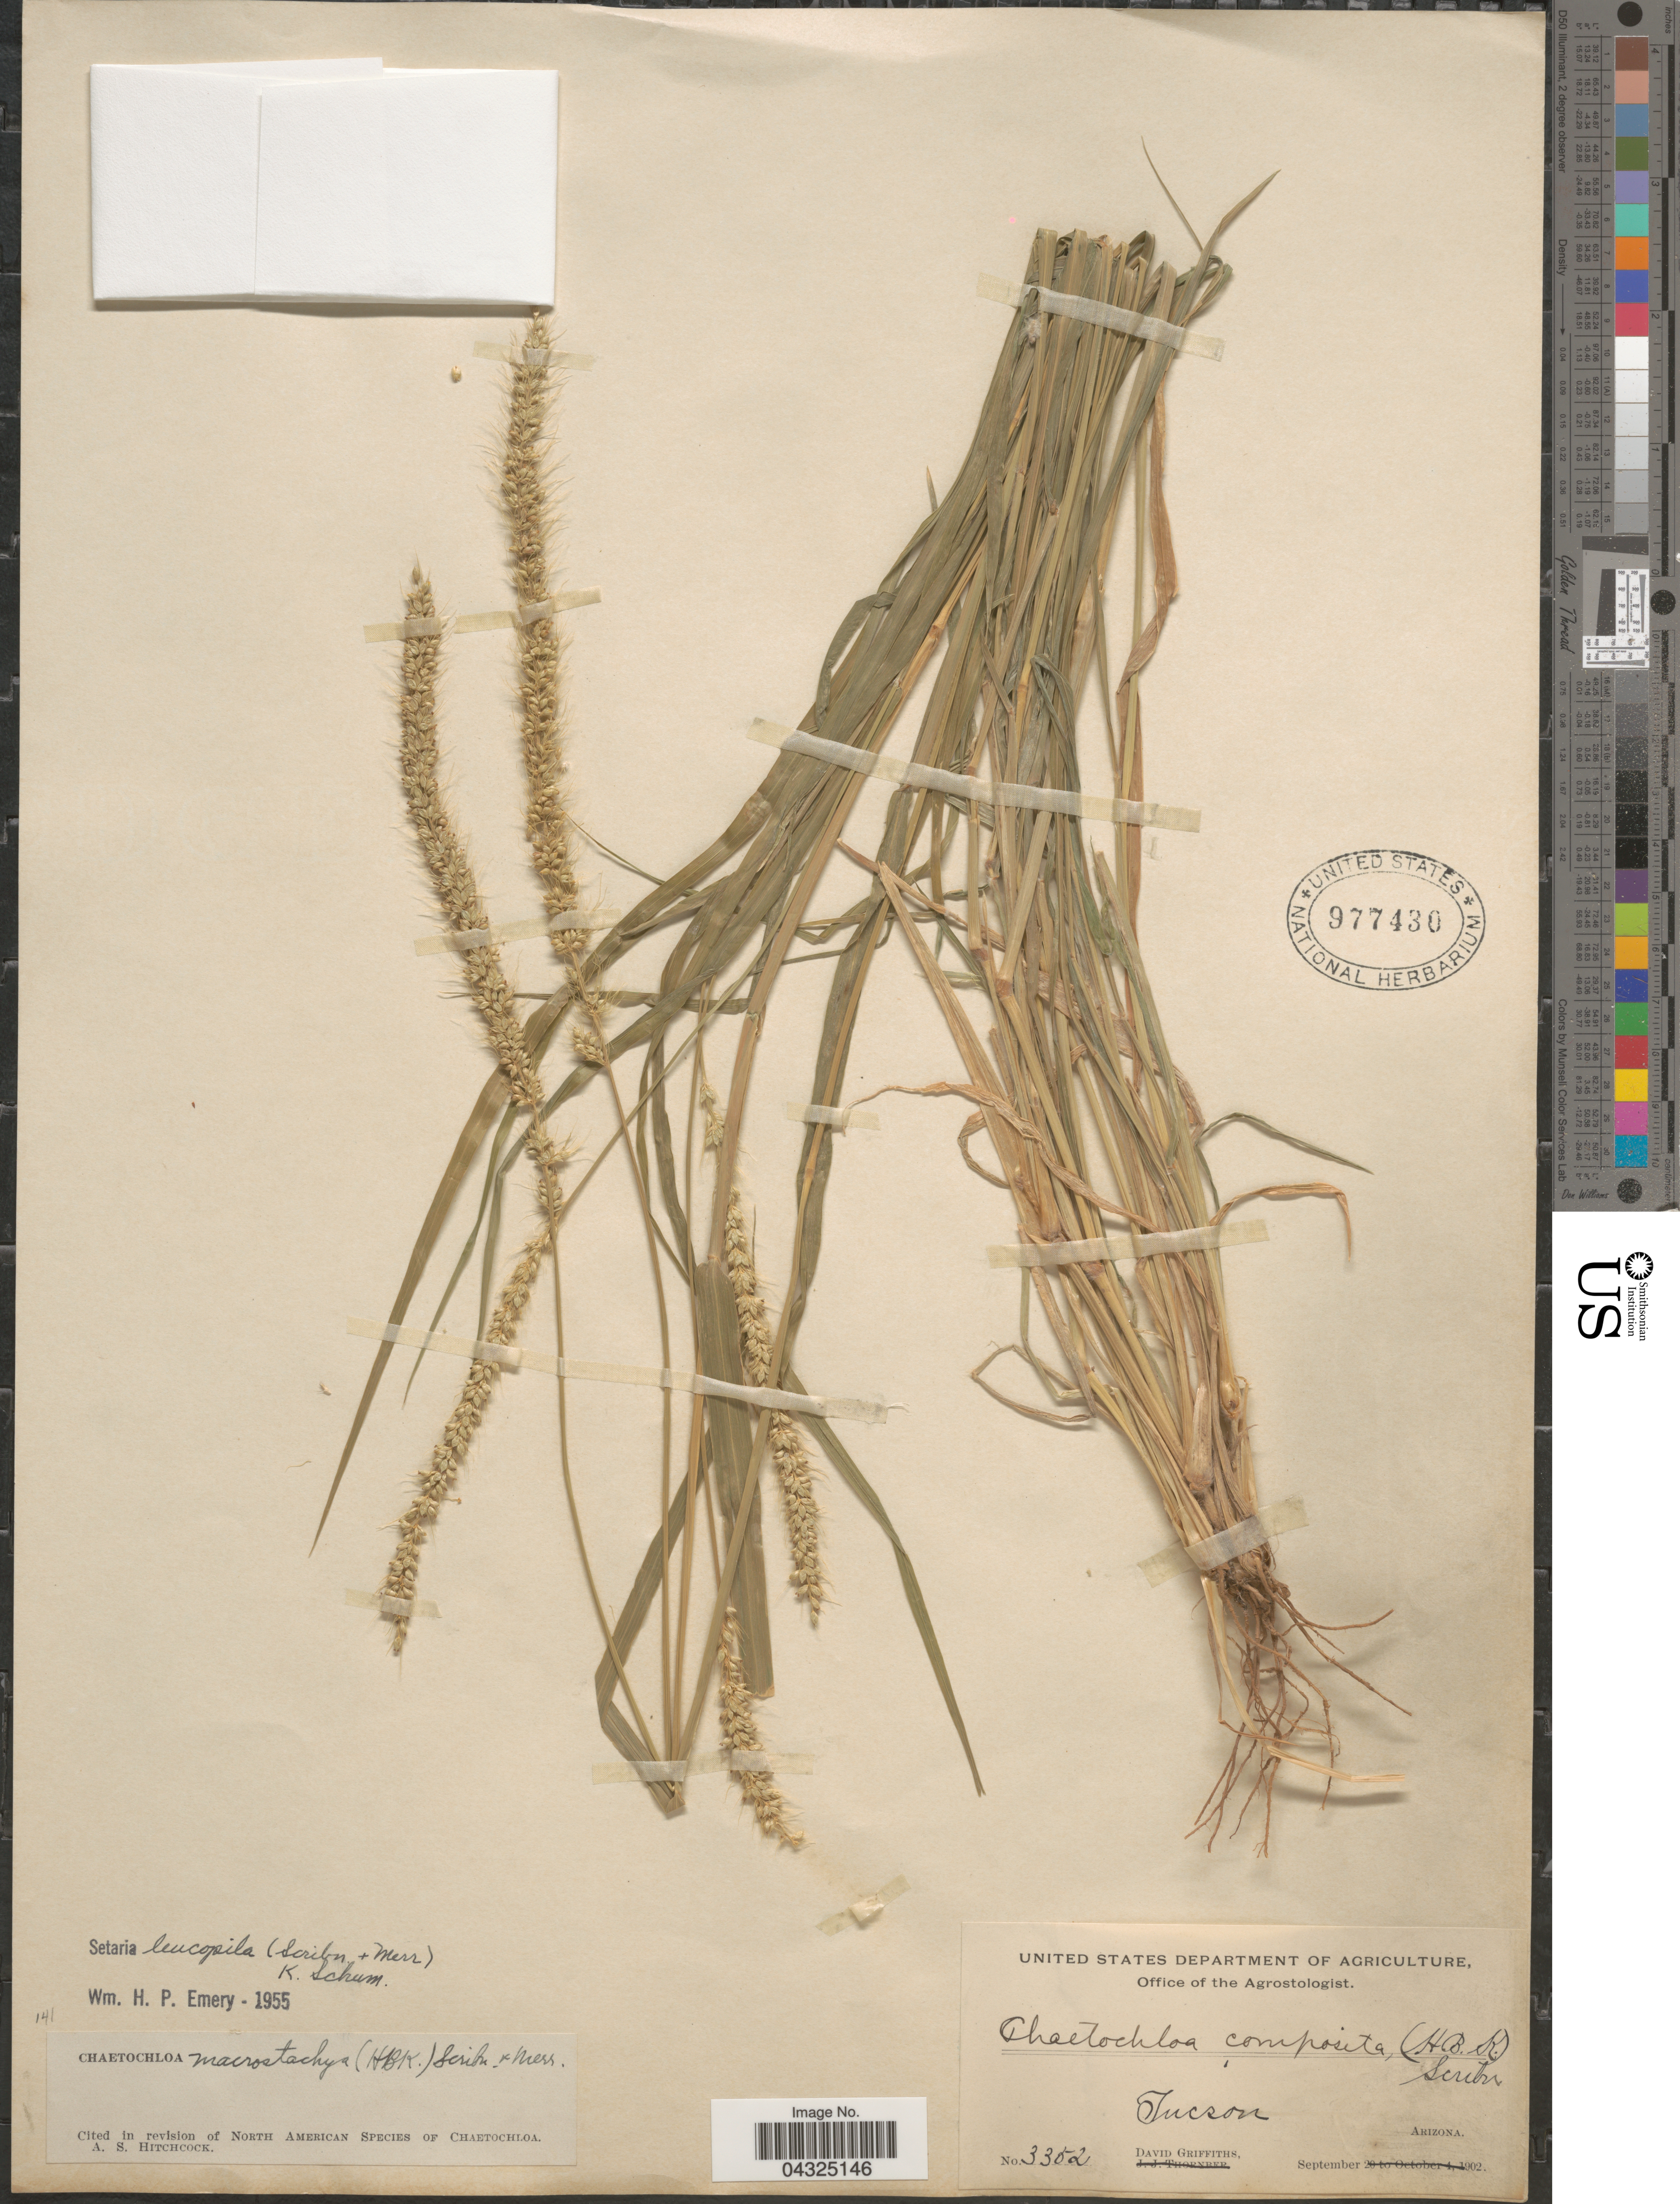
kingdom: Plantae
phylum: Tracheophyta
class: Liliopsida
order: Poales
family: Poaceae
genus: Setaria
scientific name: Setaria leucopila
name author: (Scribn. & Merr.) K. Schum.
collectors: D. Griffiths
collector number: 3352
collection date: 1902-09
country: United States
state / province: Arizona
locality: Tucson.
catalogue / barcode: US 977430